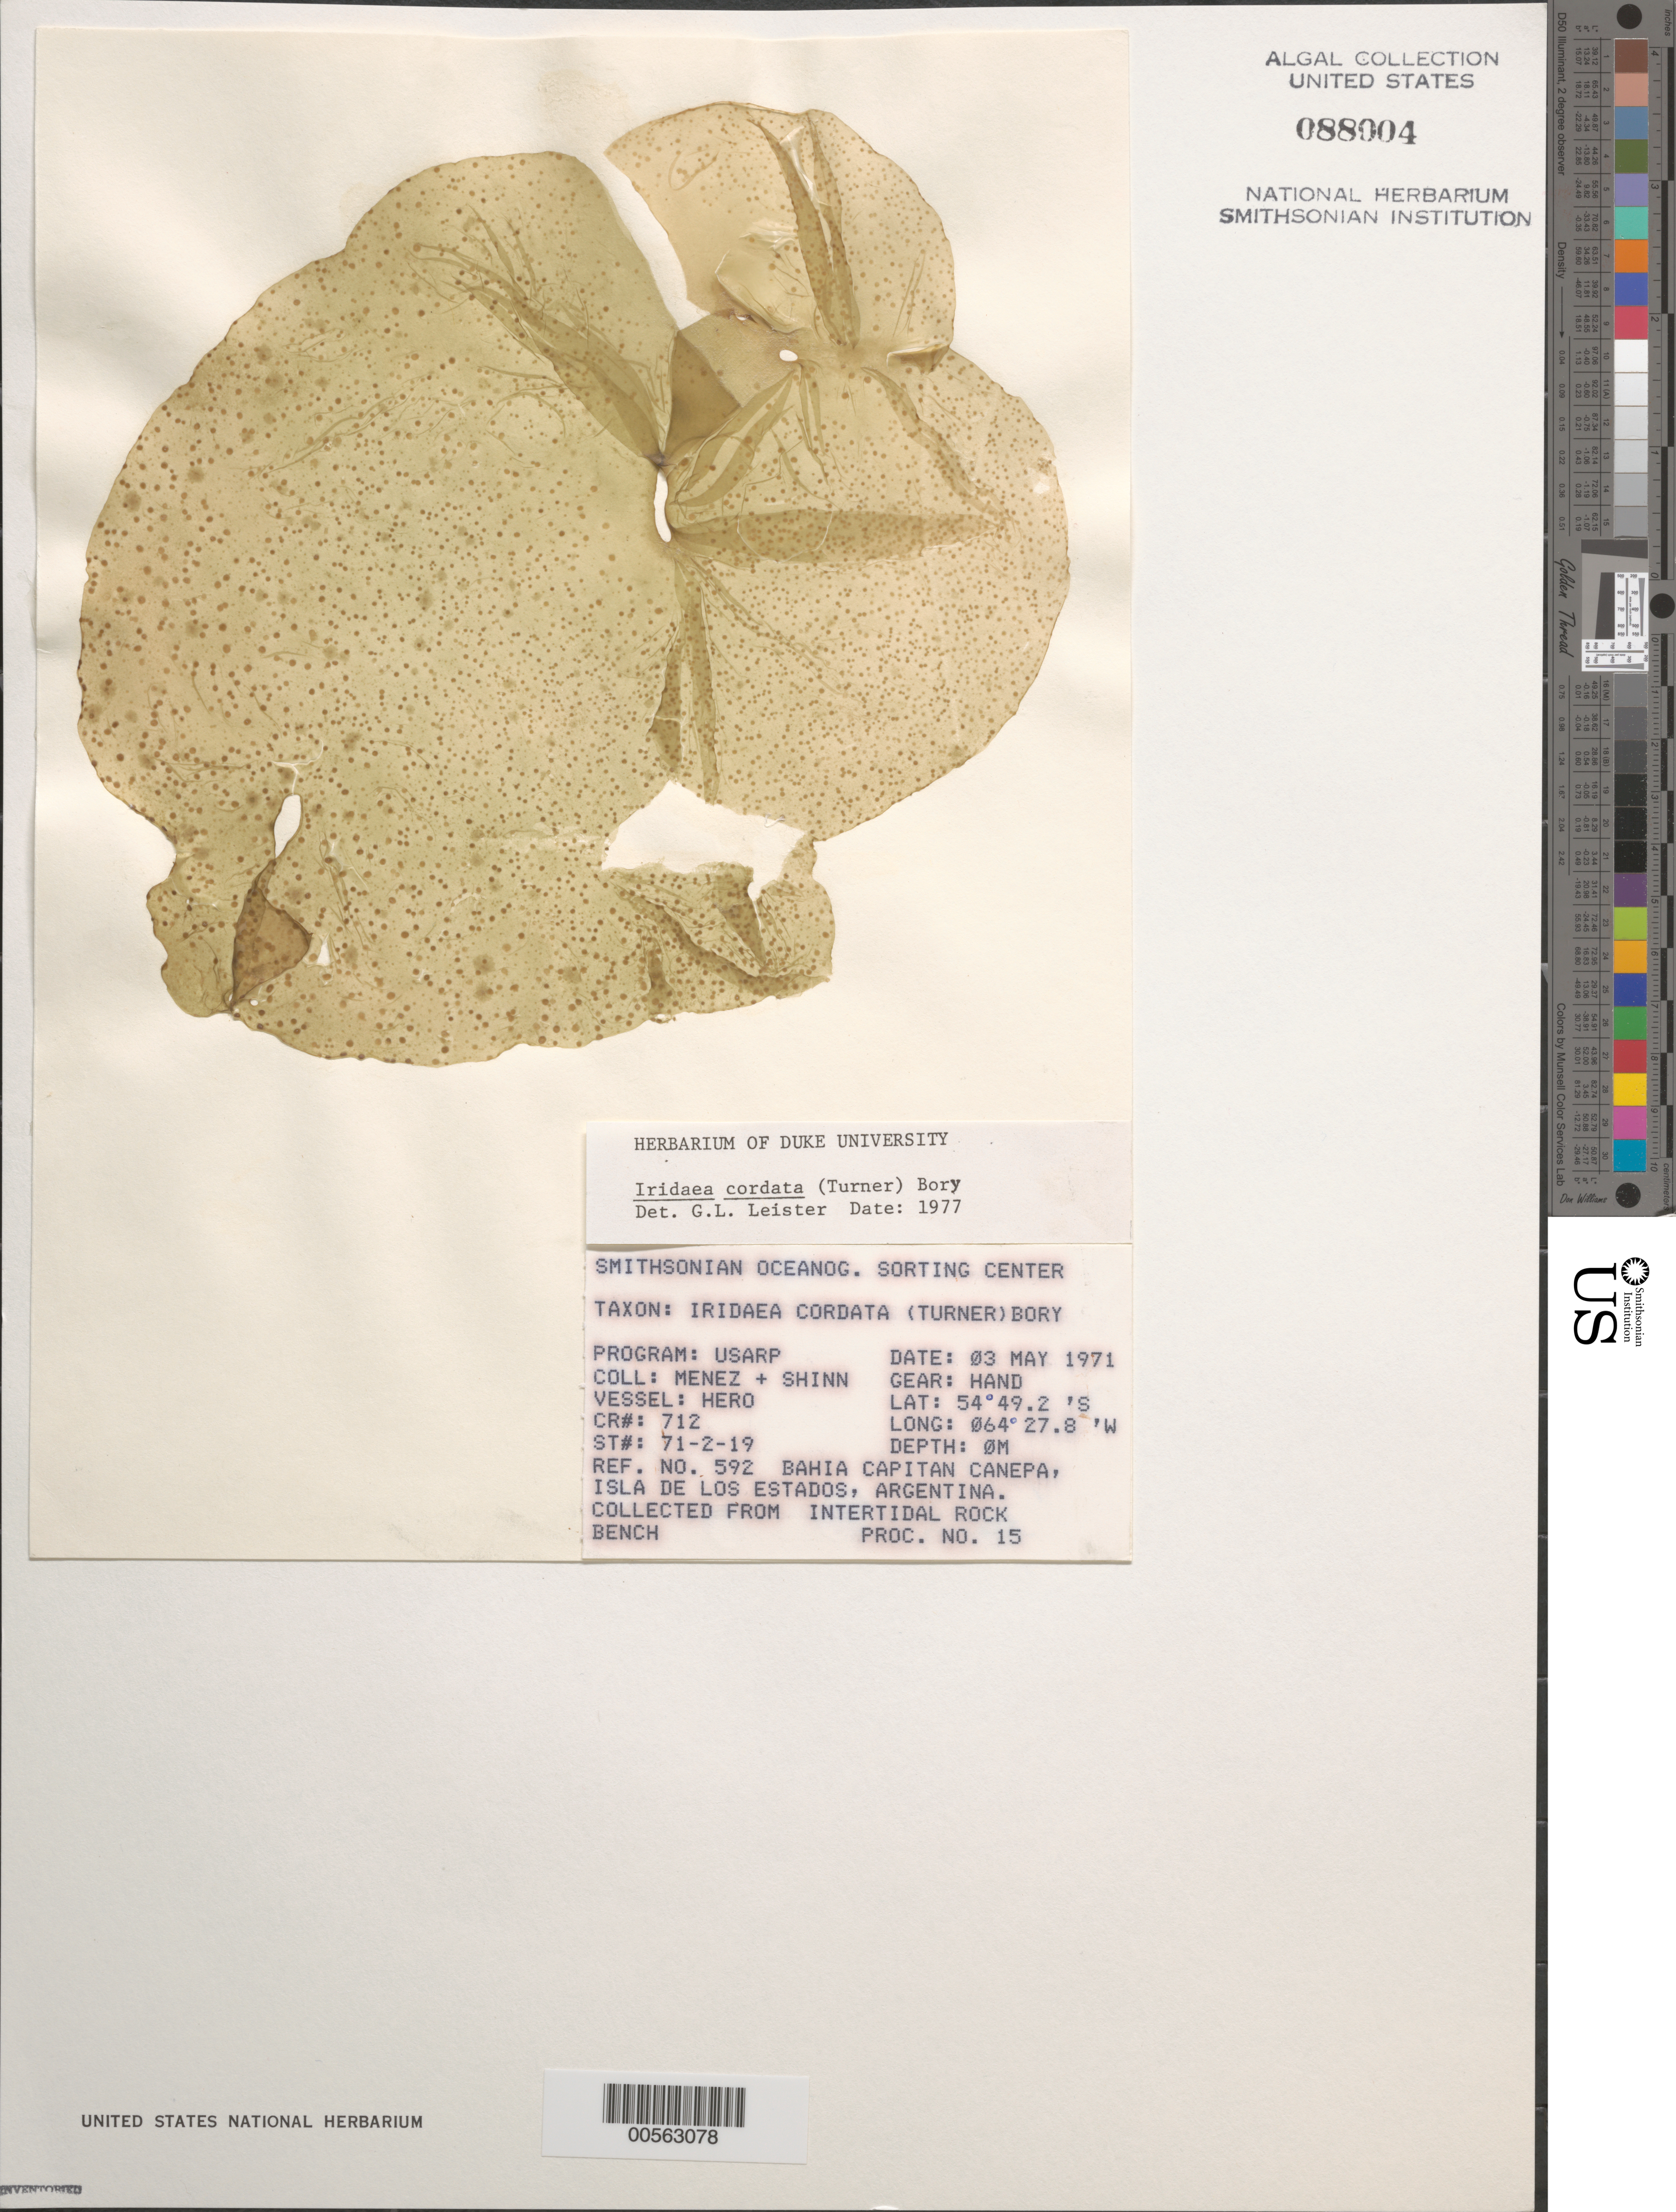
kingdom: Plantae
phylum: Rhodophyta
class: Florideophyceae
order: Gigartinales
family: Gigartinaceae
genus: Iridaea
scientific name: Iridaea cordata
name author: (Turner) Bory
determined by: Leister, G. L.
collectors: Meñez & -. Shinn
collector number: Station 71-2-19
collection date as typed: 03 May 1971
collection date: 1971-05-03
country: Argentina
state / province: Tierra del Fuego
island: Isla de los Estados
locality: Bahia Capitan Canepa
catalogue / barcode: US 88004